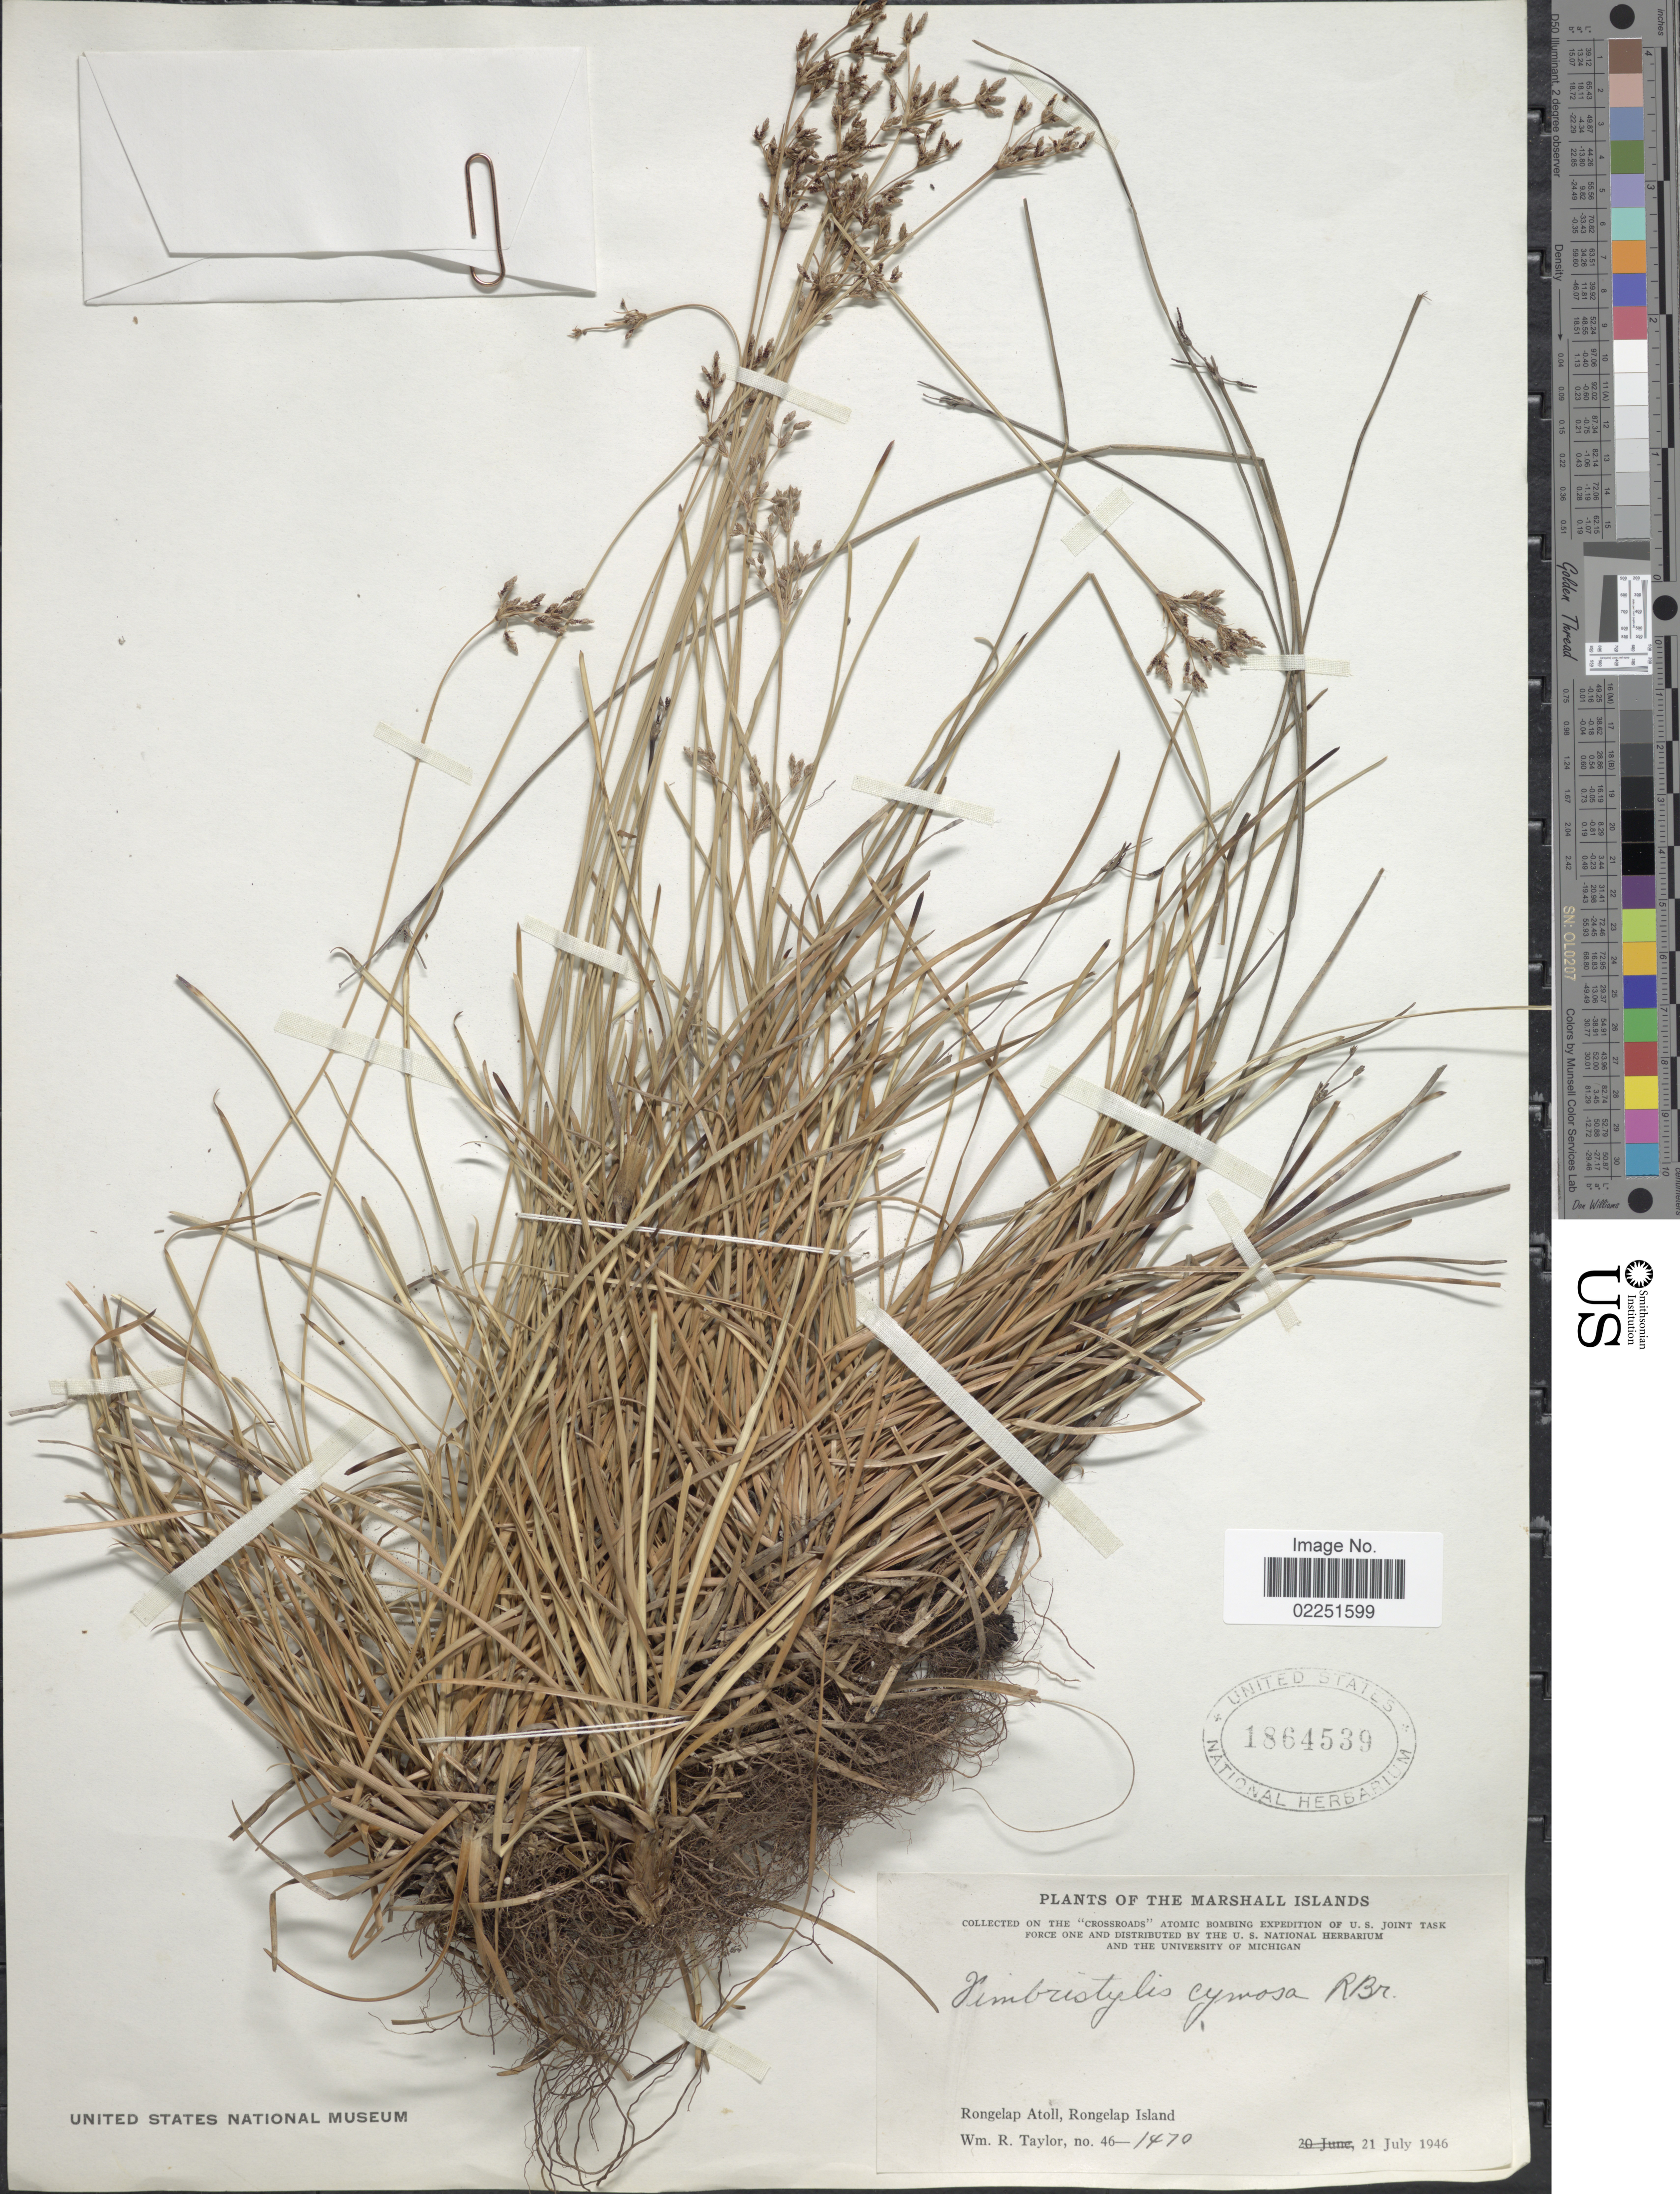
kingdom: Plantae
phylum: Tracheophyta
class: Liliopsida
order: Poales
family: Cyperaceae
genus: Fimbristylis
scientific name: Fimbristylis cymosa subsp. spathacea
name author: (Roth) T. Koyama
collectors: W. R. Taylor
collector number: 46-1470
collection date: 1946-07-21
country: Marshall Islands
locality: Rongelap Atoll, Rongelap Island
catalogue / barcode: US 1864539